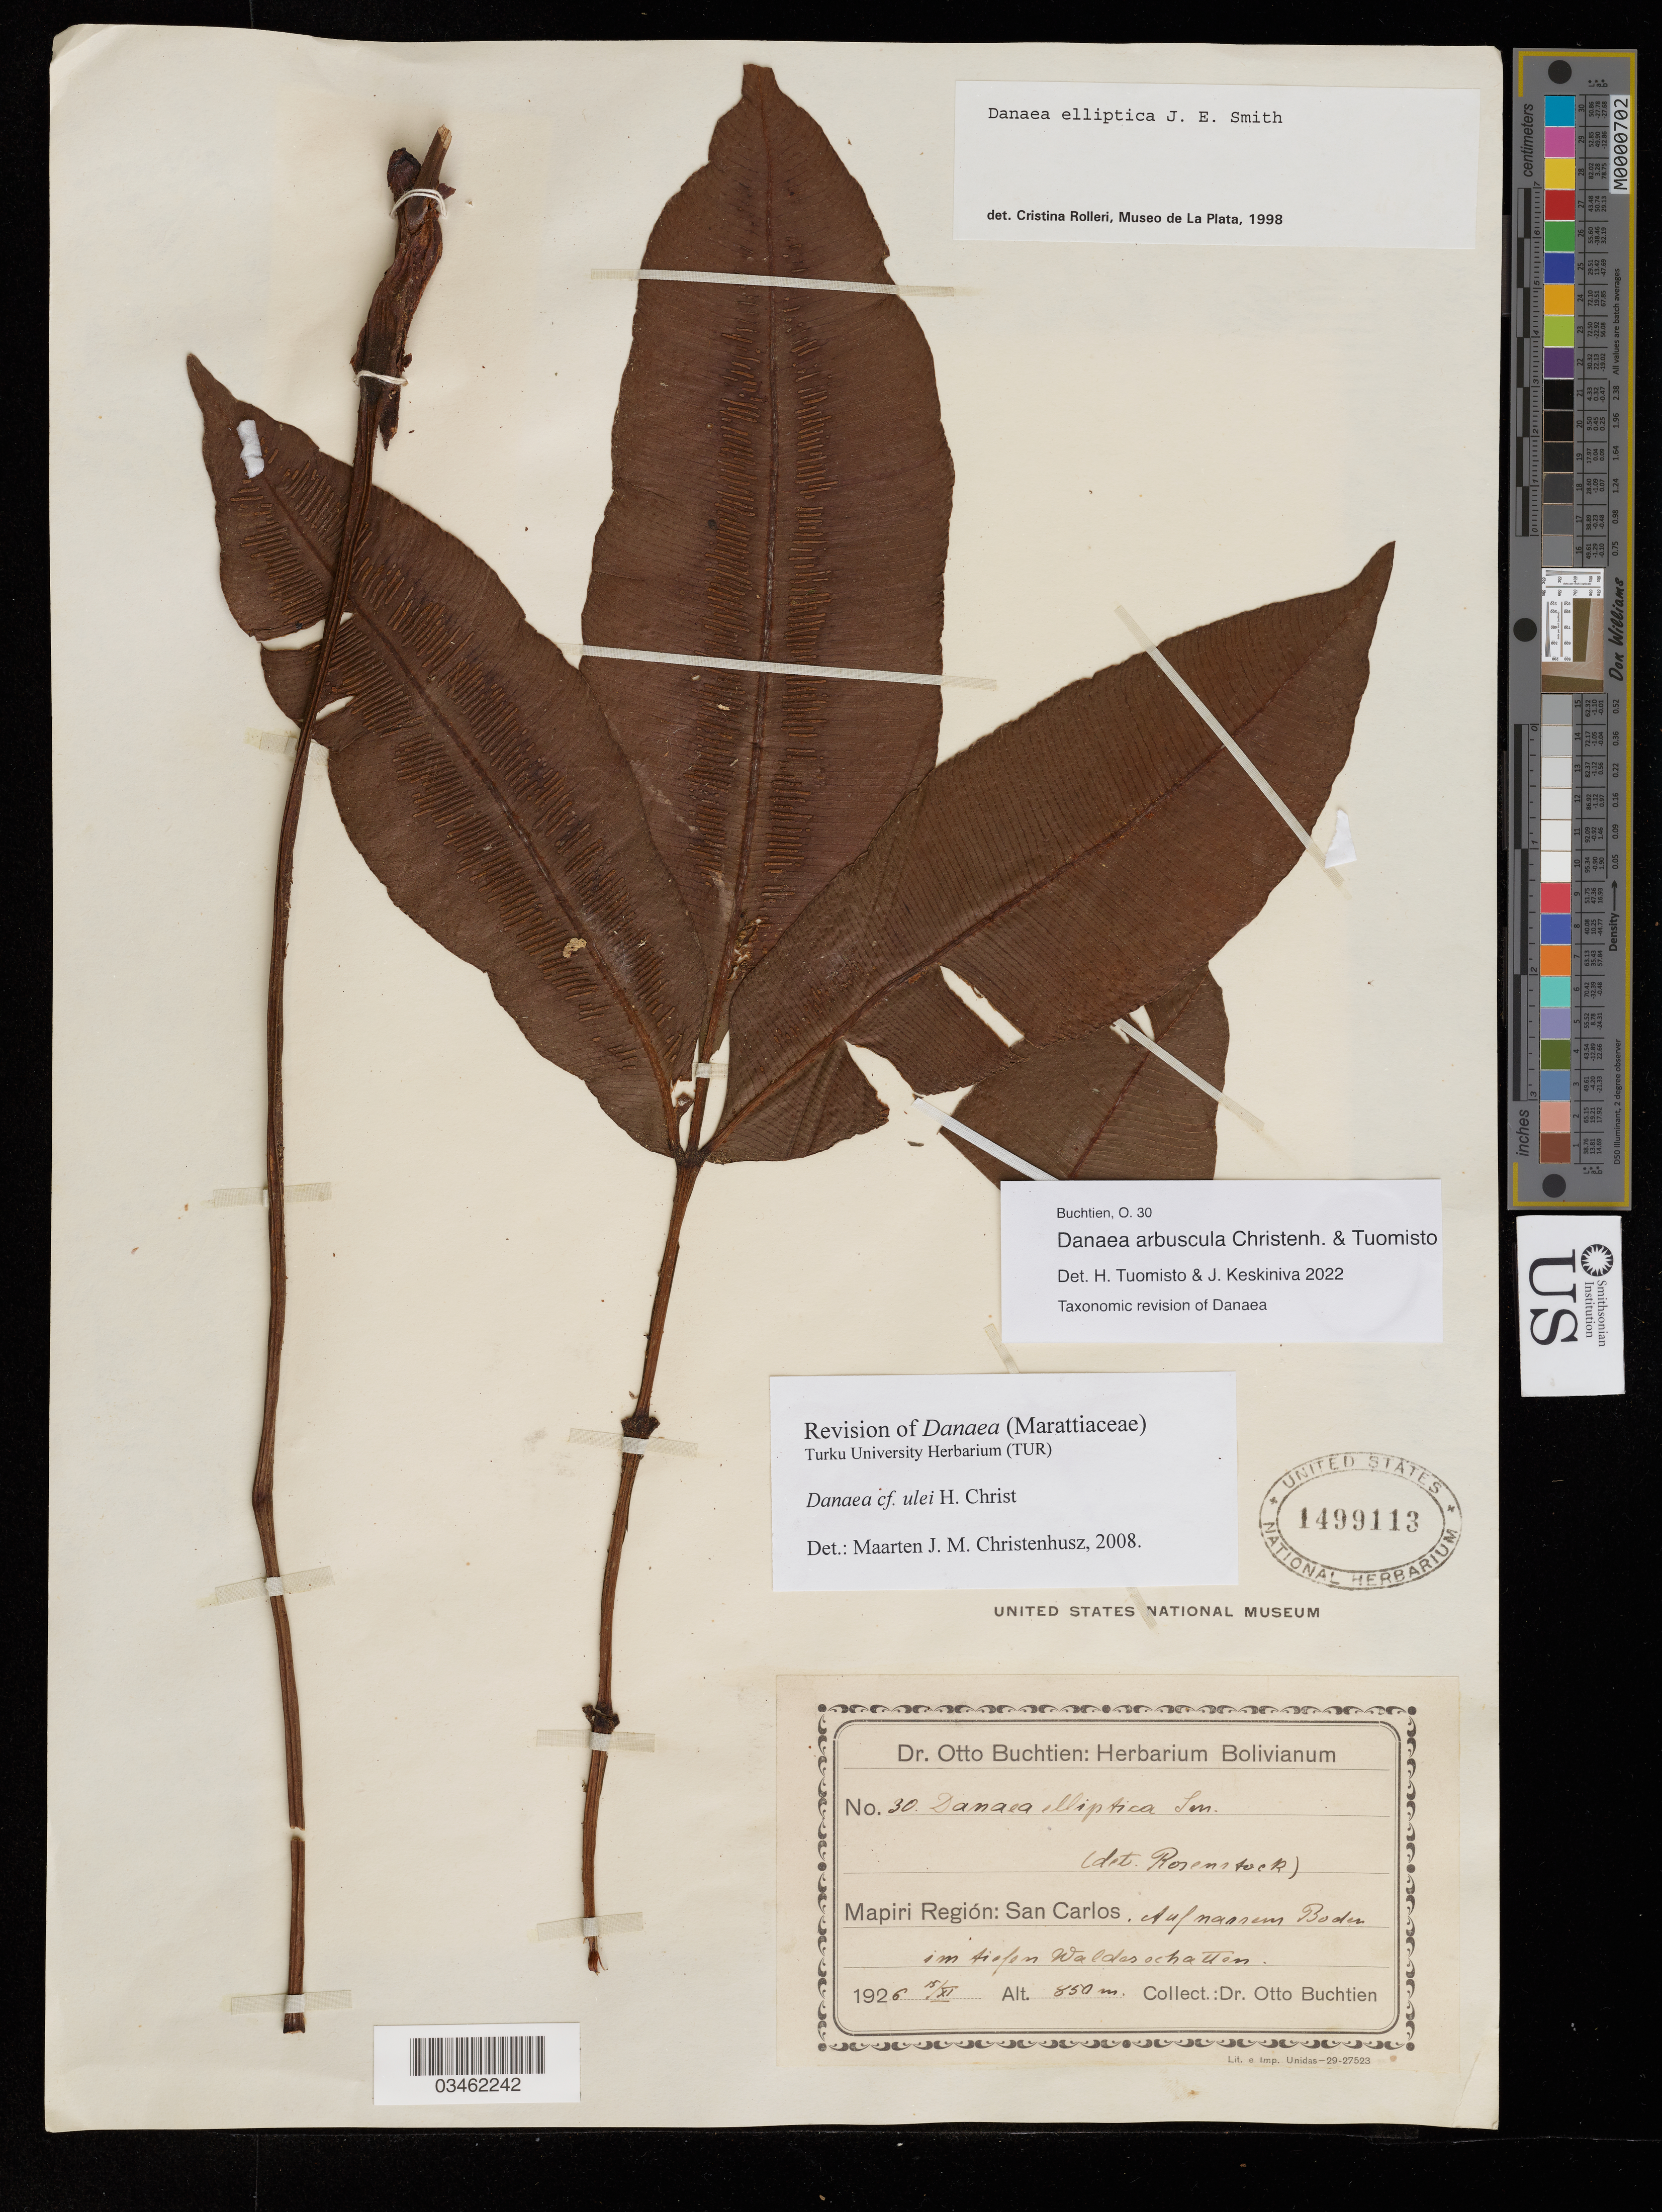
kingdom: Plantae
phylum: Tracheophyta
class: Polypodiopsida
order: Marattiales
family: Marattiaceae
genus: Danaea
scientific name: Danaea arbuscula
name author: Christenh. & Tuomisto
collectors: O. Buchtien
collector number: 30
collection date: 1926-11-15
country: Bolivia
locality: Mapiri Región: San Carlos. Auf narram* Boden im tiofsen* Walderochatten.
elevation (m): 850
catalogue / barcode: US 1499113